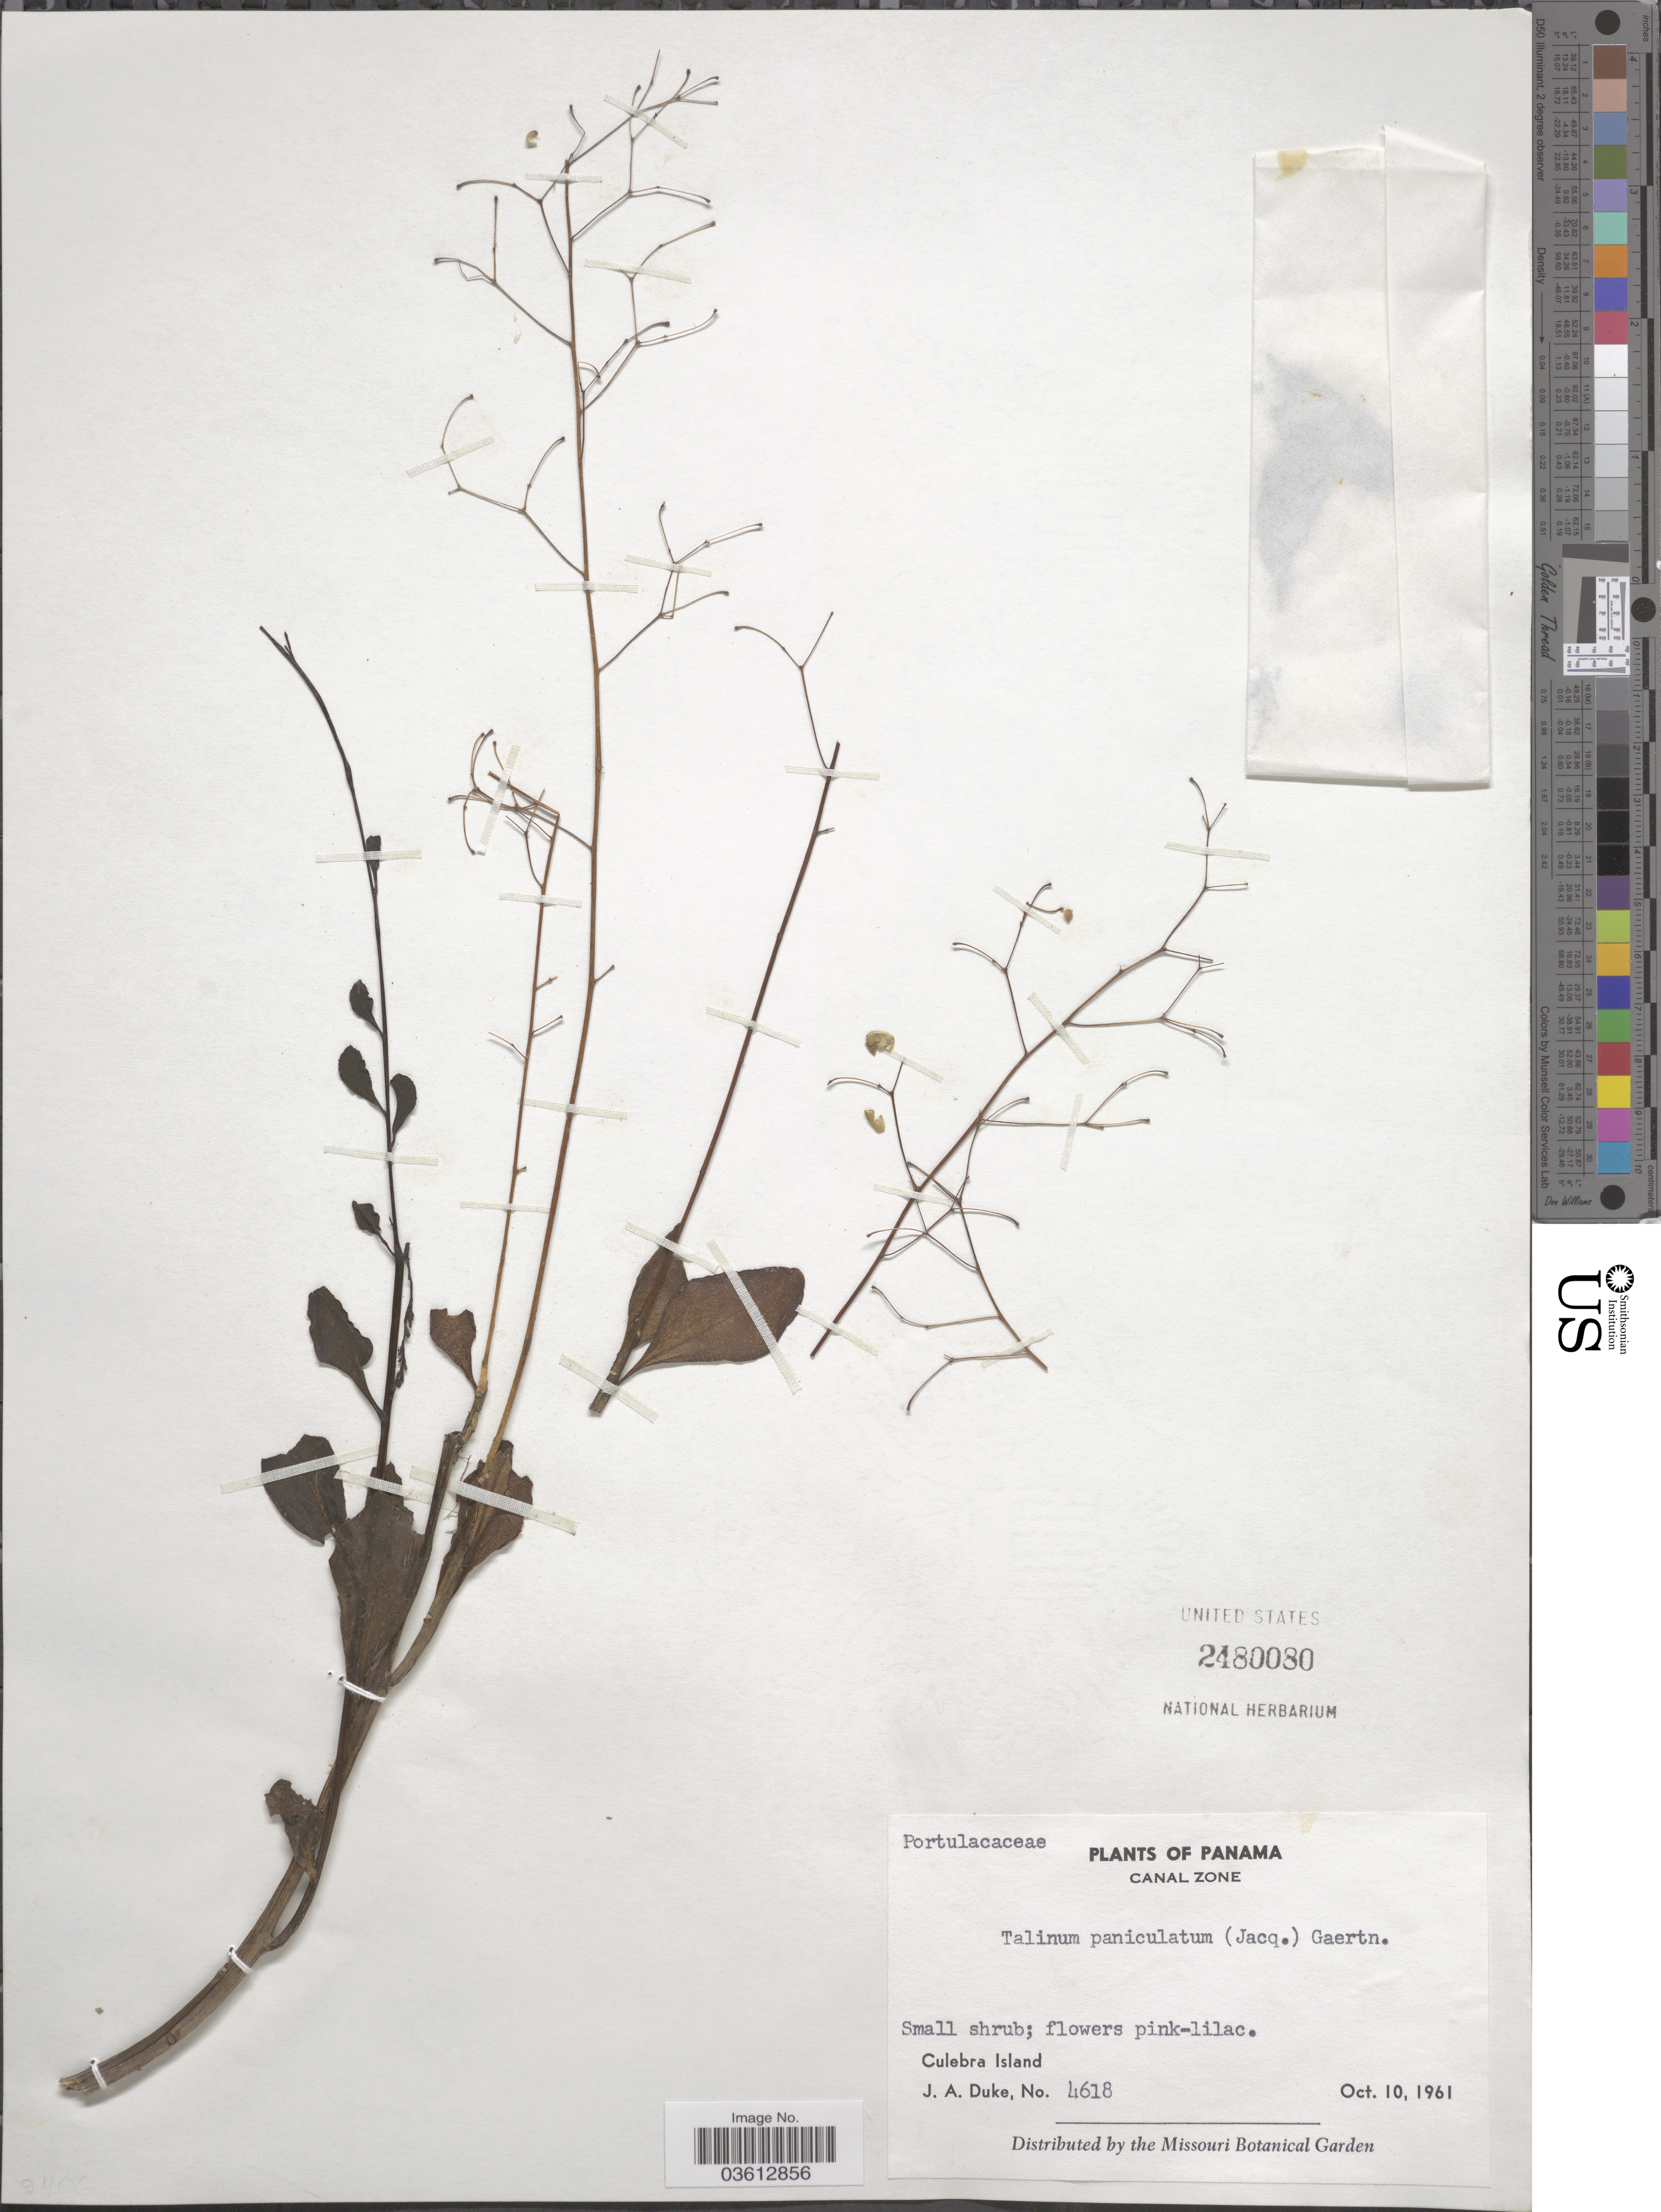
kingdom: Plantae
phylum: Tracheophyta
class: Magnoliopsida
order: Caryophyllales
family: Talinaceae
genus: Talinum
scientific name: Talinum paniculatum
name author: (Jacq.) Gaertn.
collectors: J. A. Duke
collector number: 4618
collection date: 1961-10-10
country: Panama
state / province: Colón / Panamá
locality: Canal Zone. Culebra Island.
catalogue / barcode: US 2480080